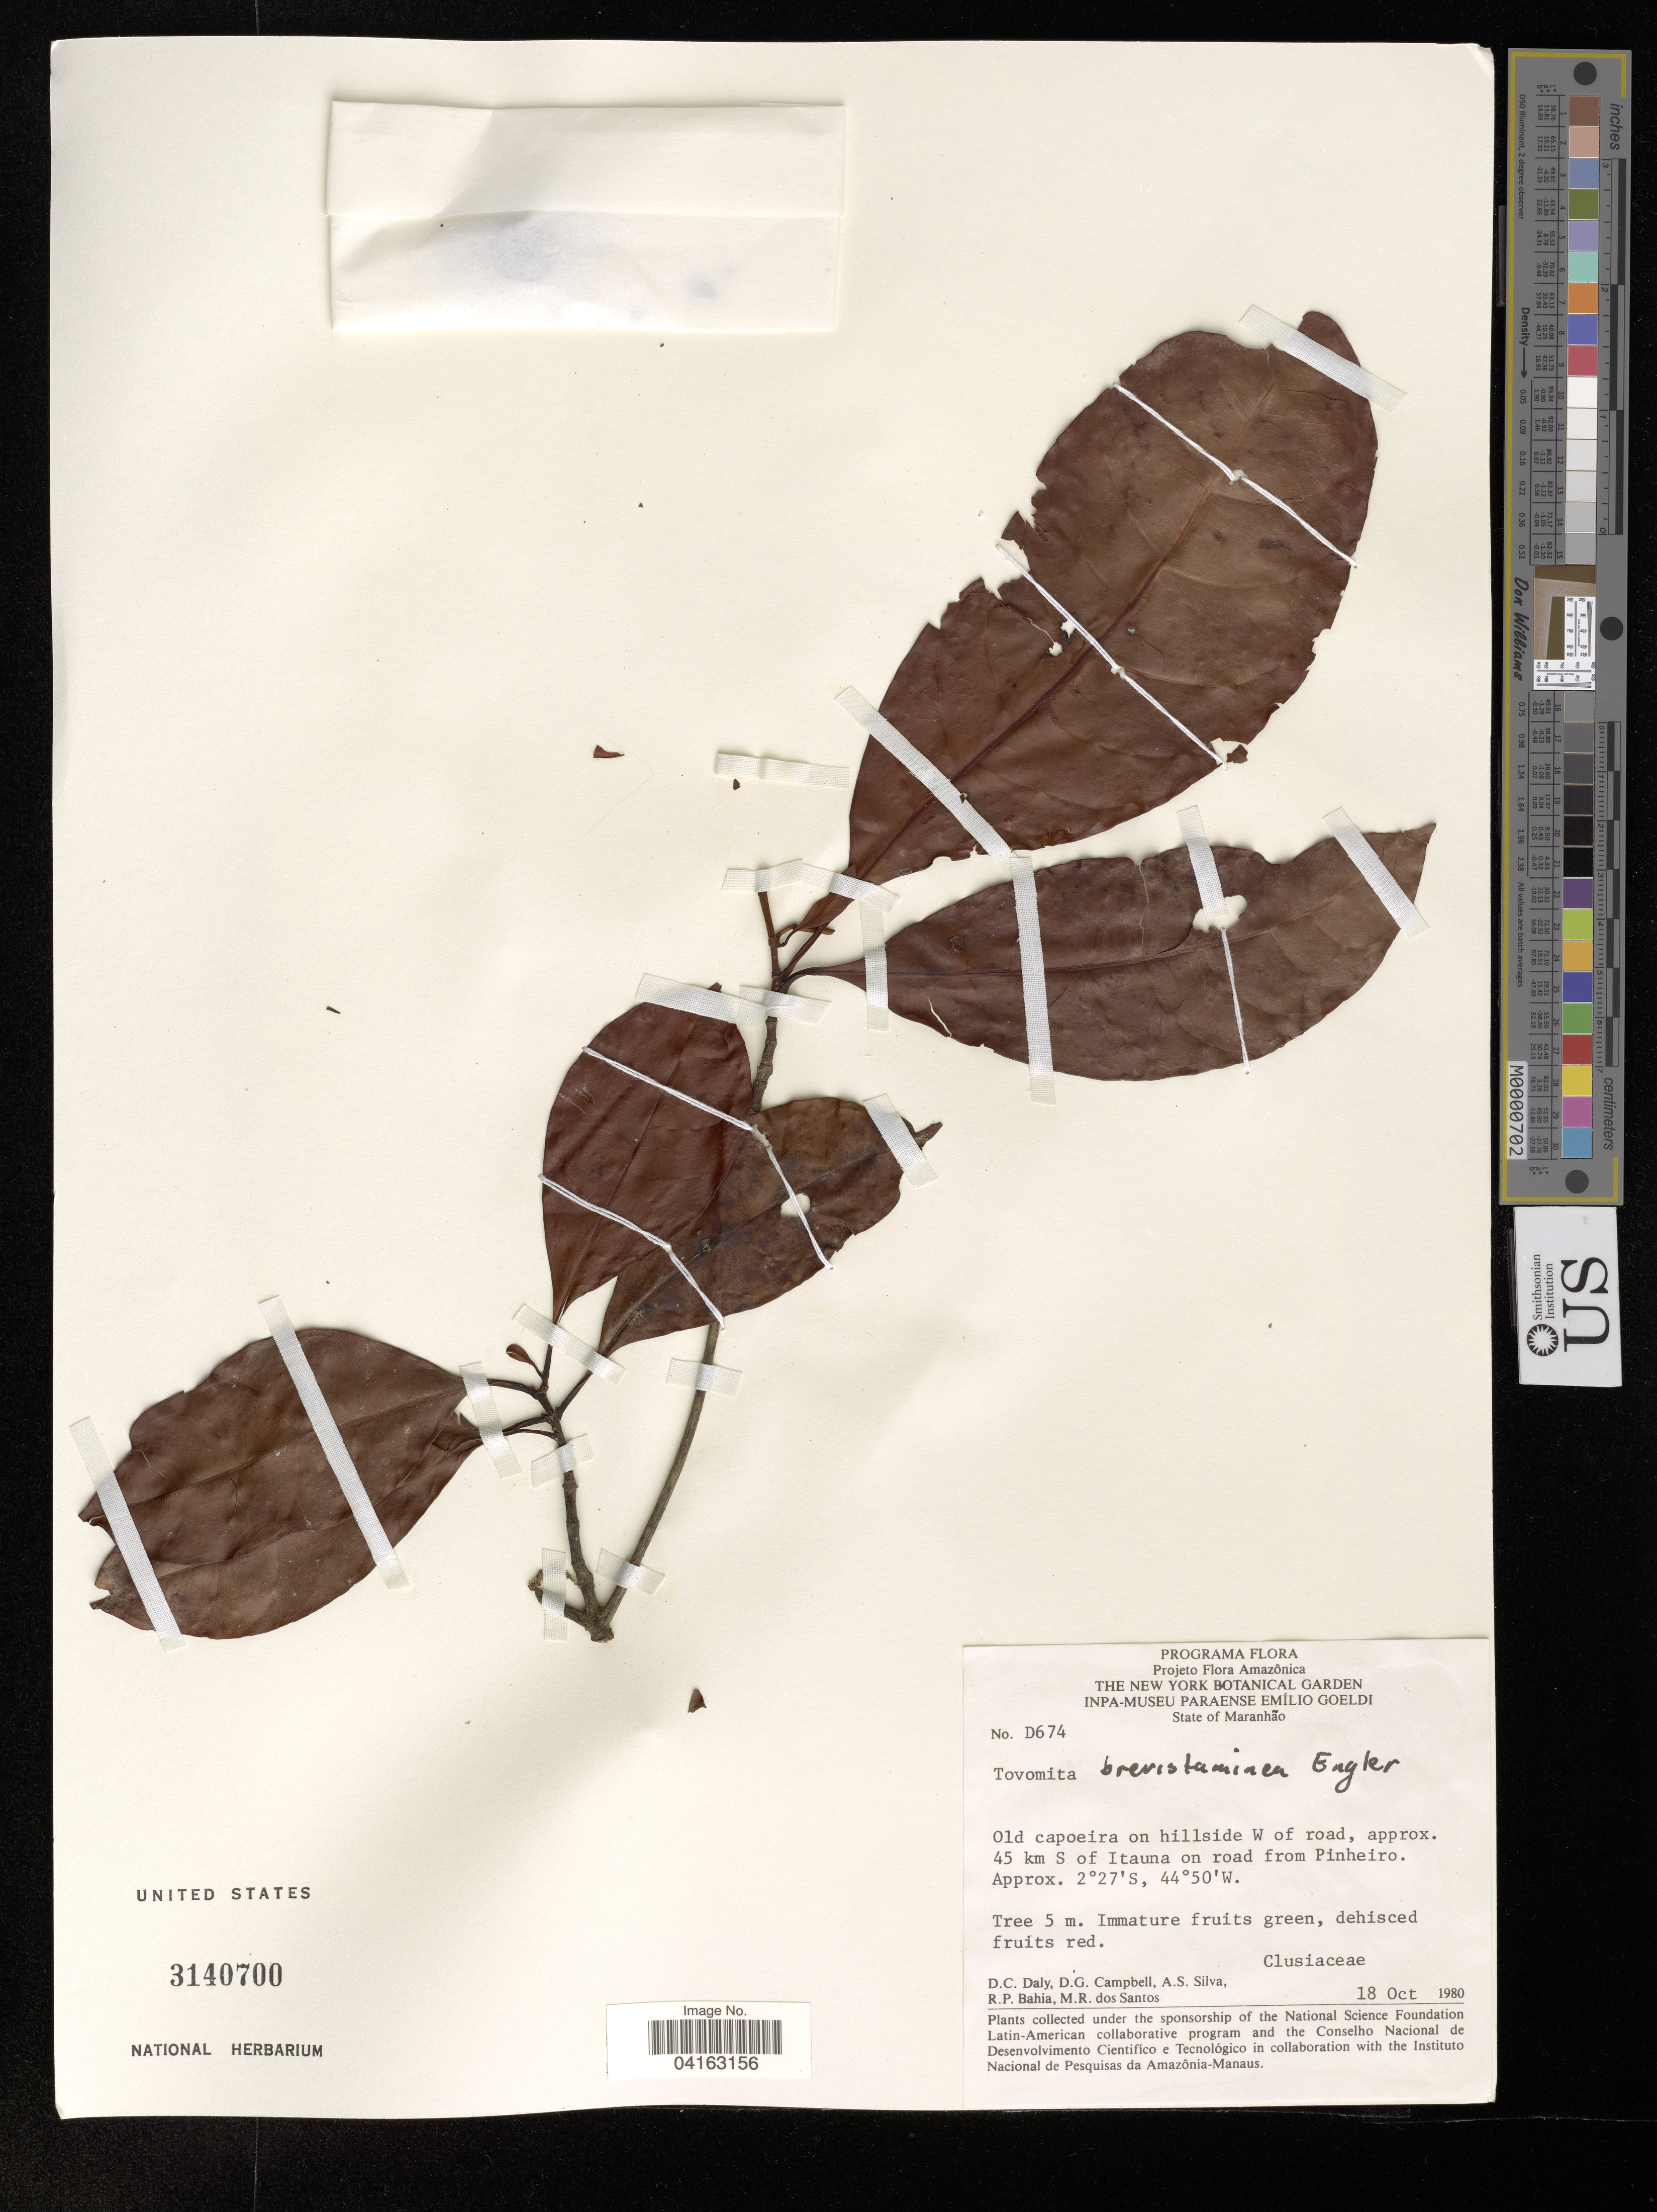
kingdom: Plantae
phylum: Tracheophyta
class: Magnoliopsida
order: Malpighiales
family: Clusiaceae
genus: Tovomita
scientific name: Tovomita brevistaminea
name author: Engl.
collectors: D. C. Daly, D. G. Campbell, A. S. Silva, R. P. Bahia & M. R. dos Santos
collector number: D674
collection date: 1980-10-18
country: Brazil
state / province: Amazonas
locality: State of Maranhão. Old capoeira on hillside W of road, approx. 45 km S of Itauna on road from Pinheiro.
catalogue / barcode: US 3140700